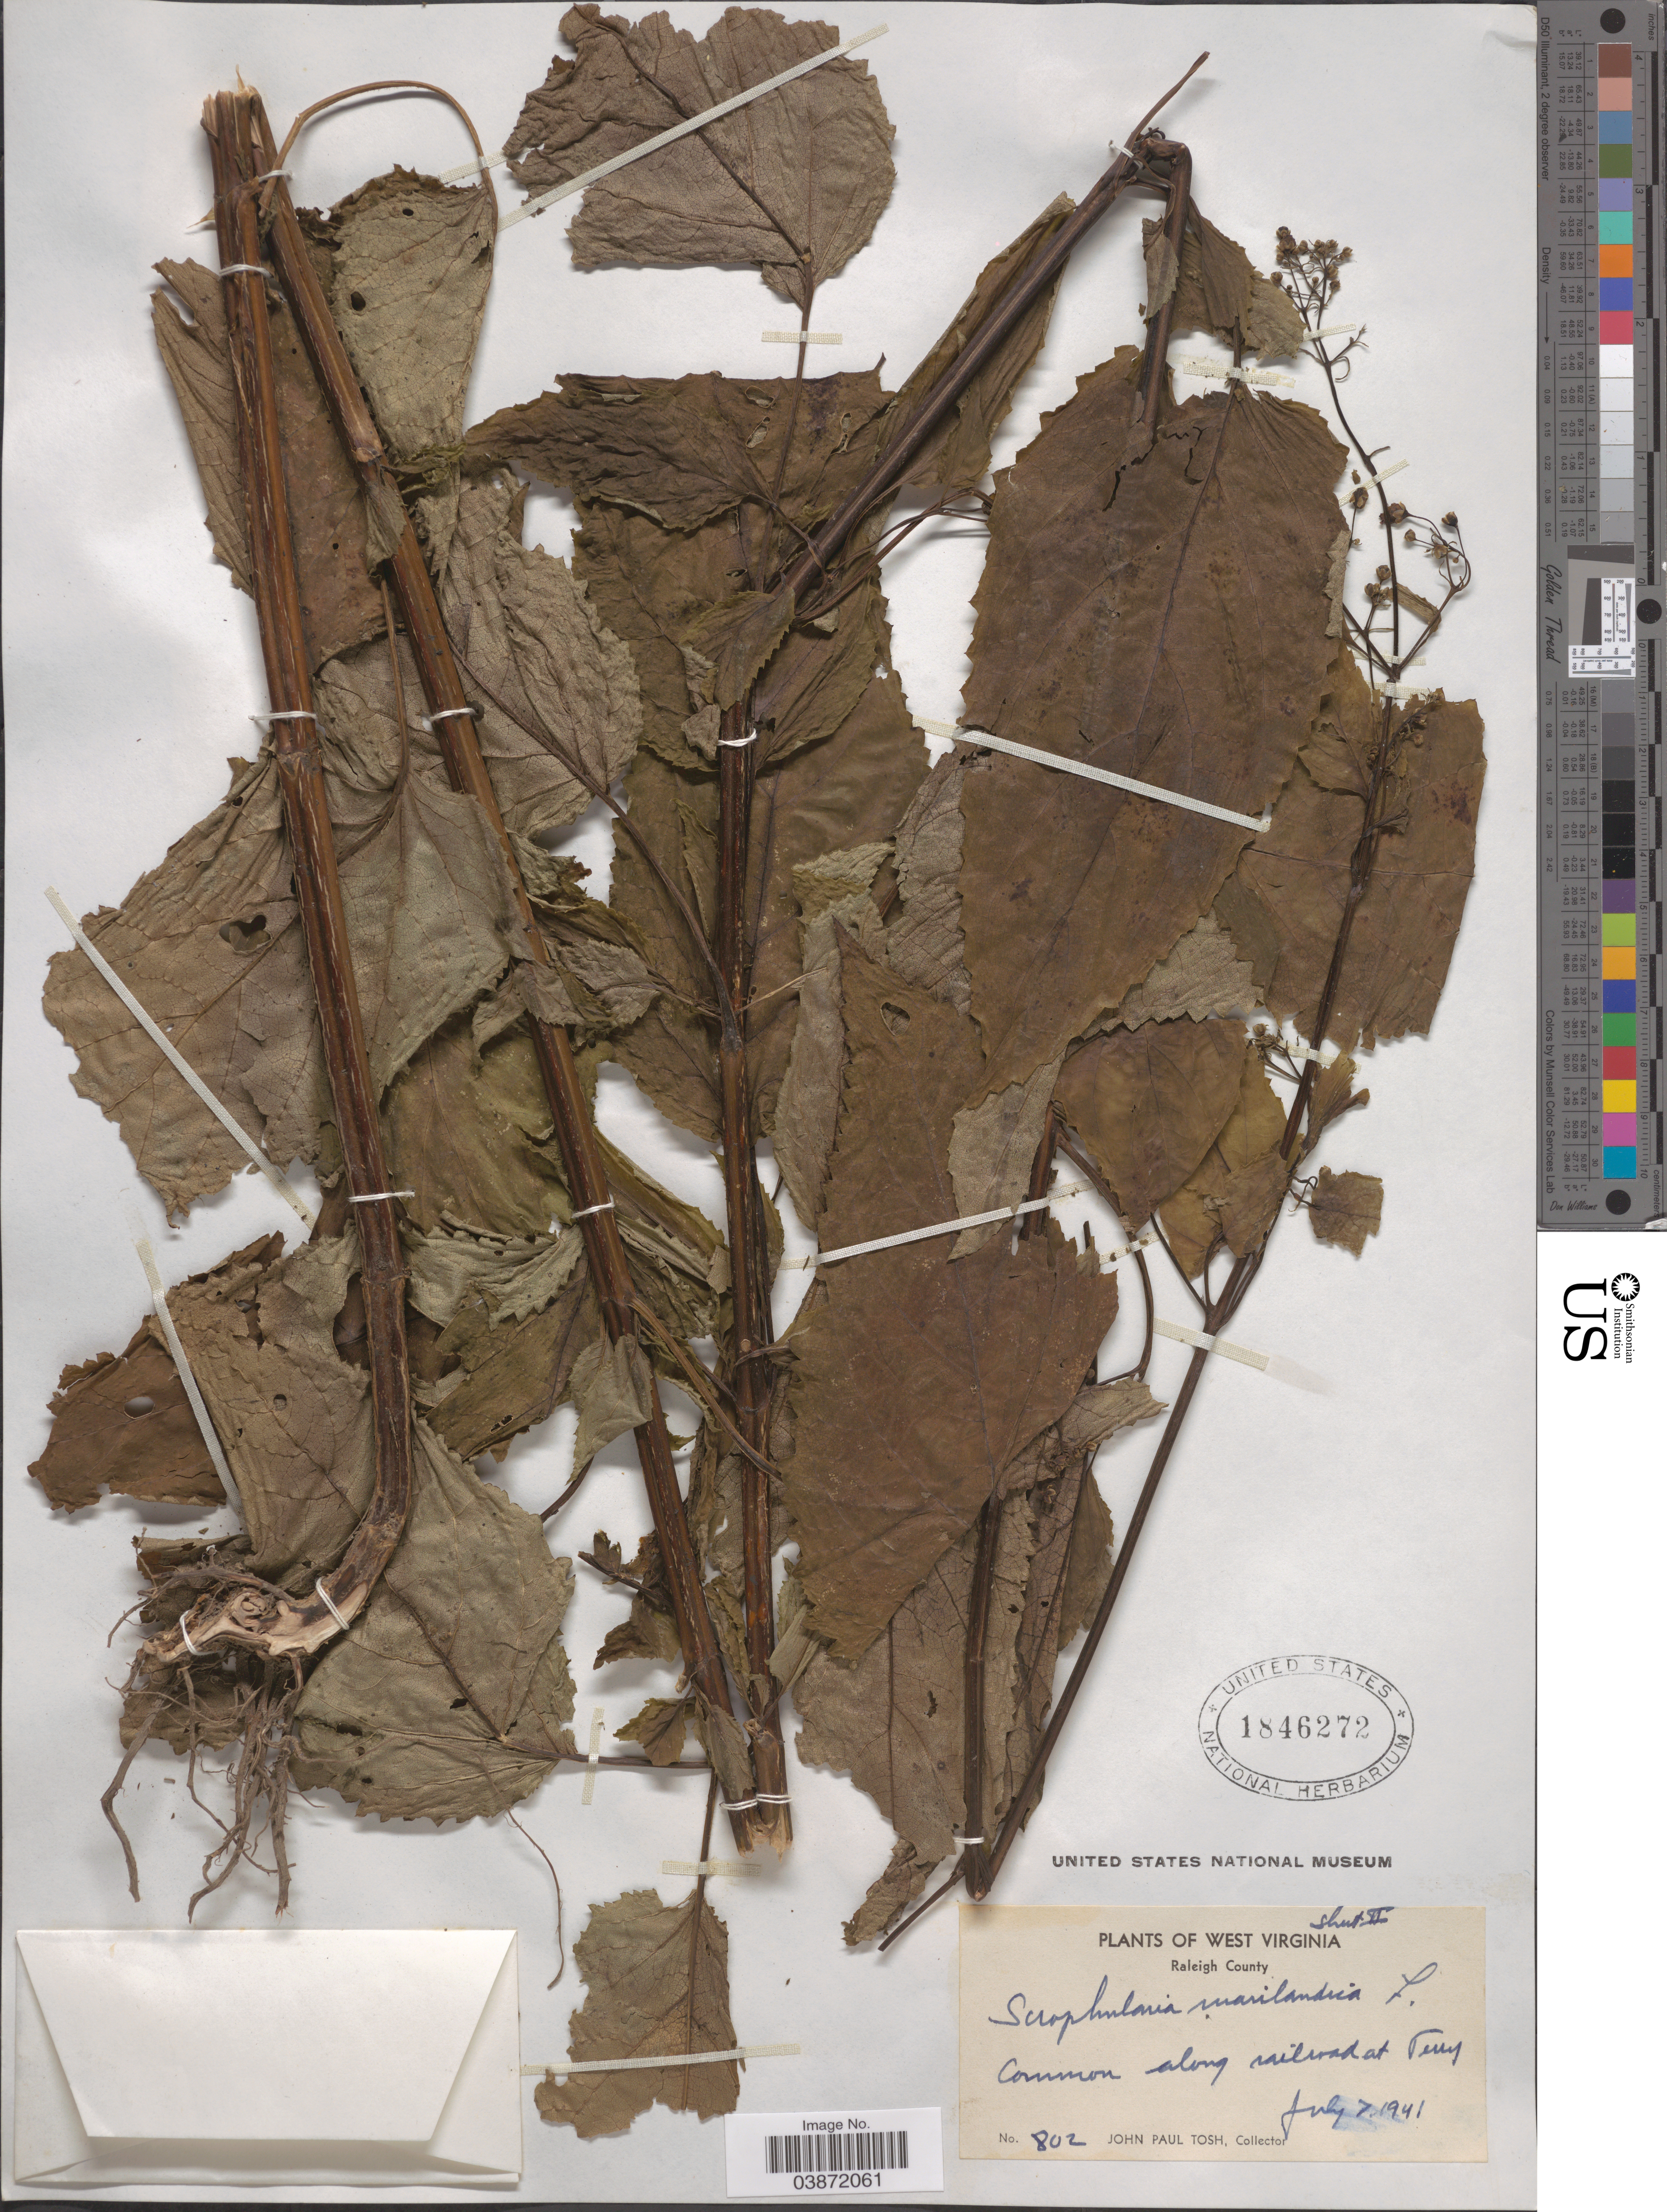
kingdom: Plantae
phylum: Tracheophyta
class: Magnoliopsida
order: Lamiales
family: Scrophulariaceae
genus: Scrophularia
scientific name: Scrophularia marilandica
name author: L.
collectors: J. Tosh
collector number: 802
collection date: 1941-07-07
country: United States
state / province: West Virginia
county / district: Raleigh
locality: Raleigh County. Common along railroad at Ferry.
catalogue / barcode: US 1846272